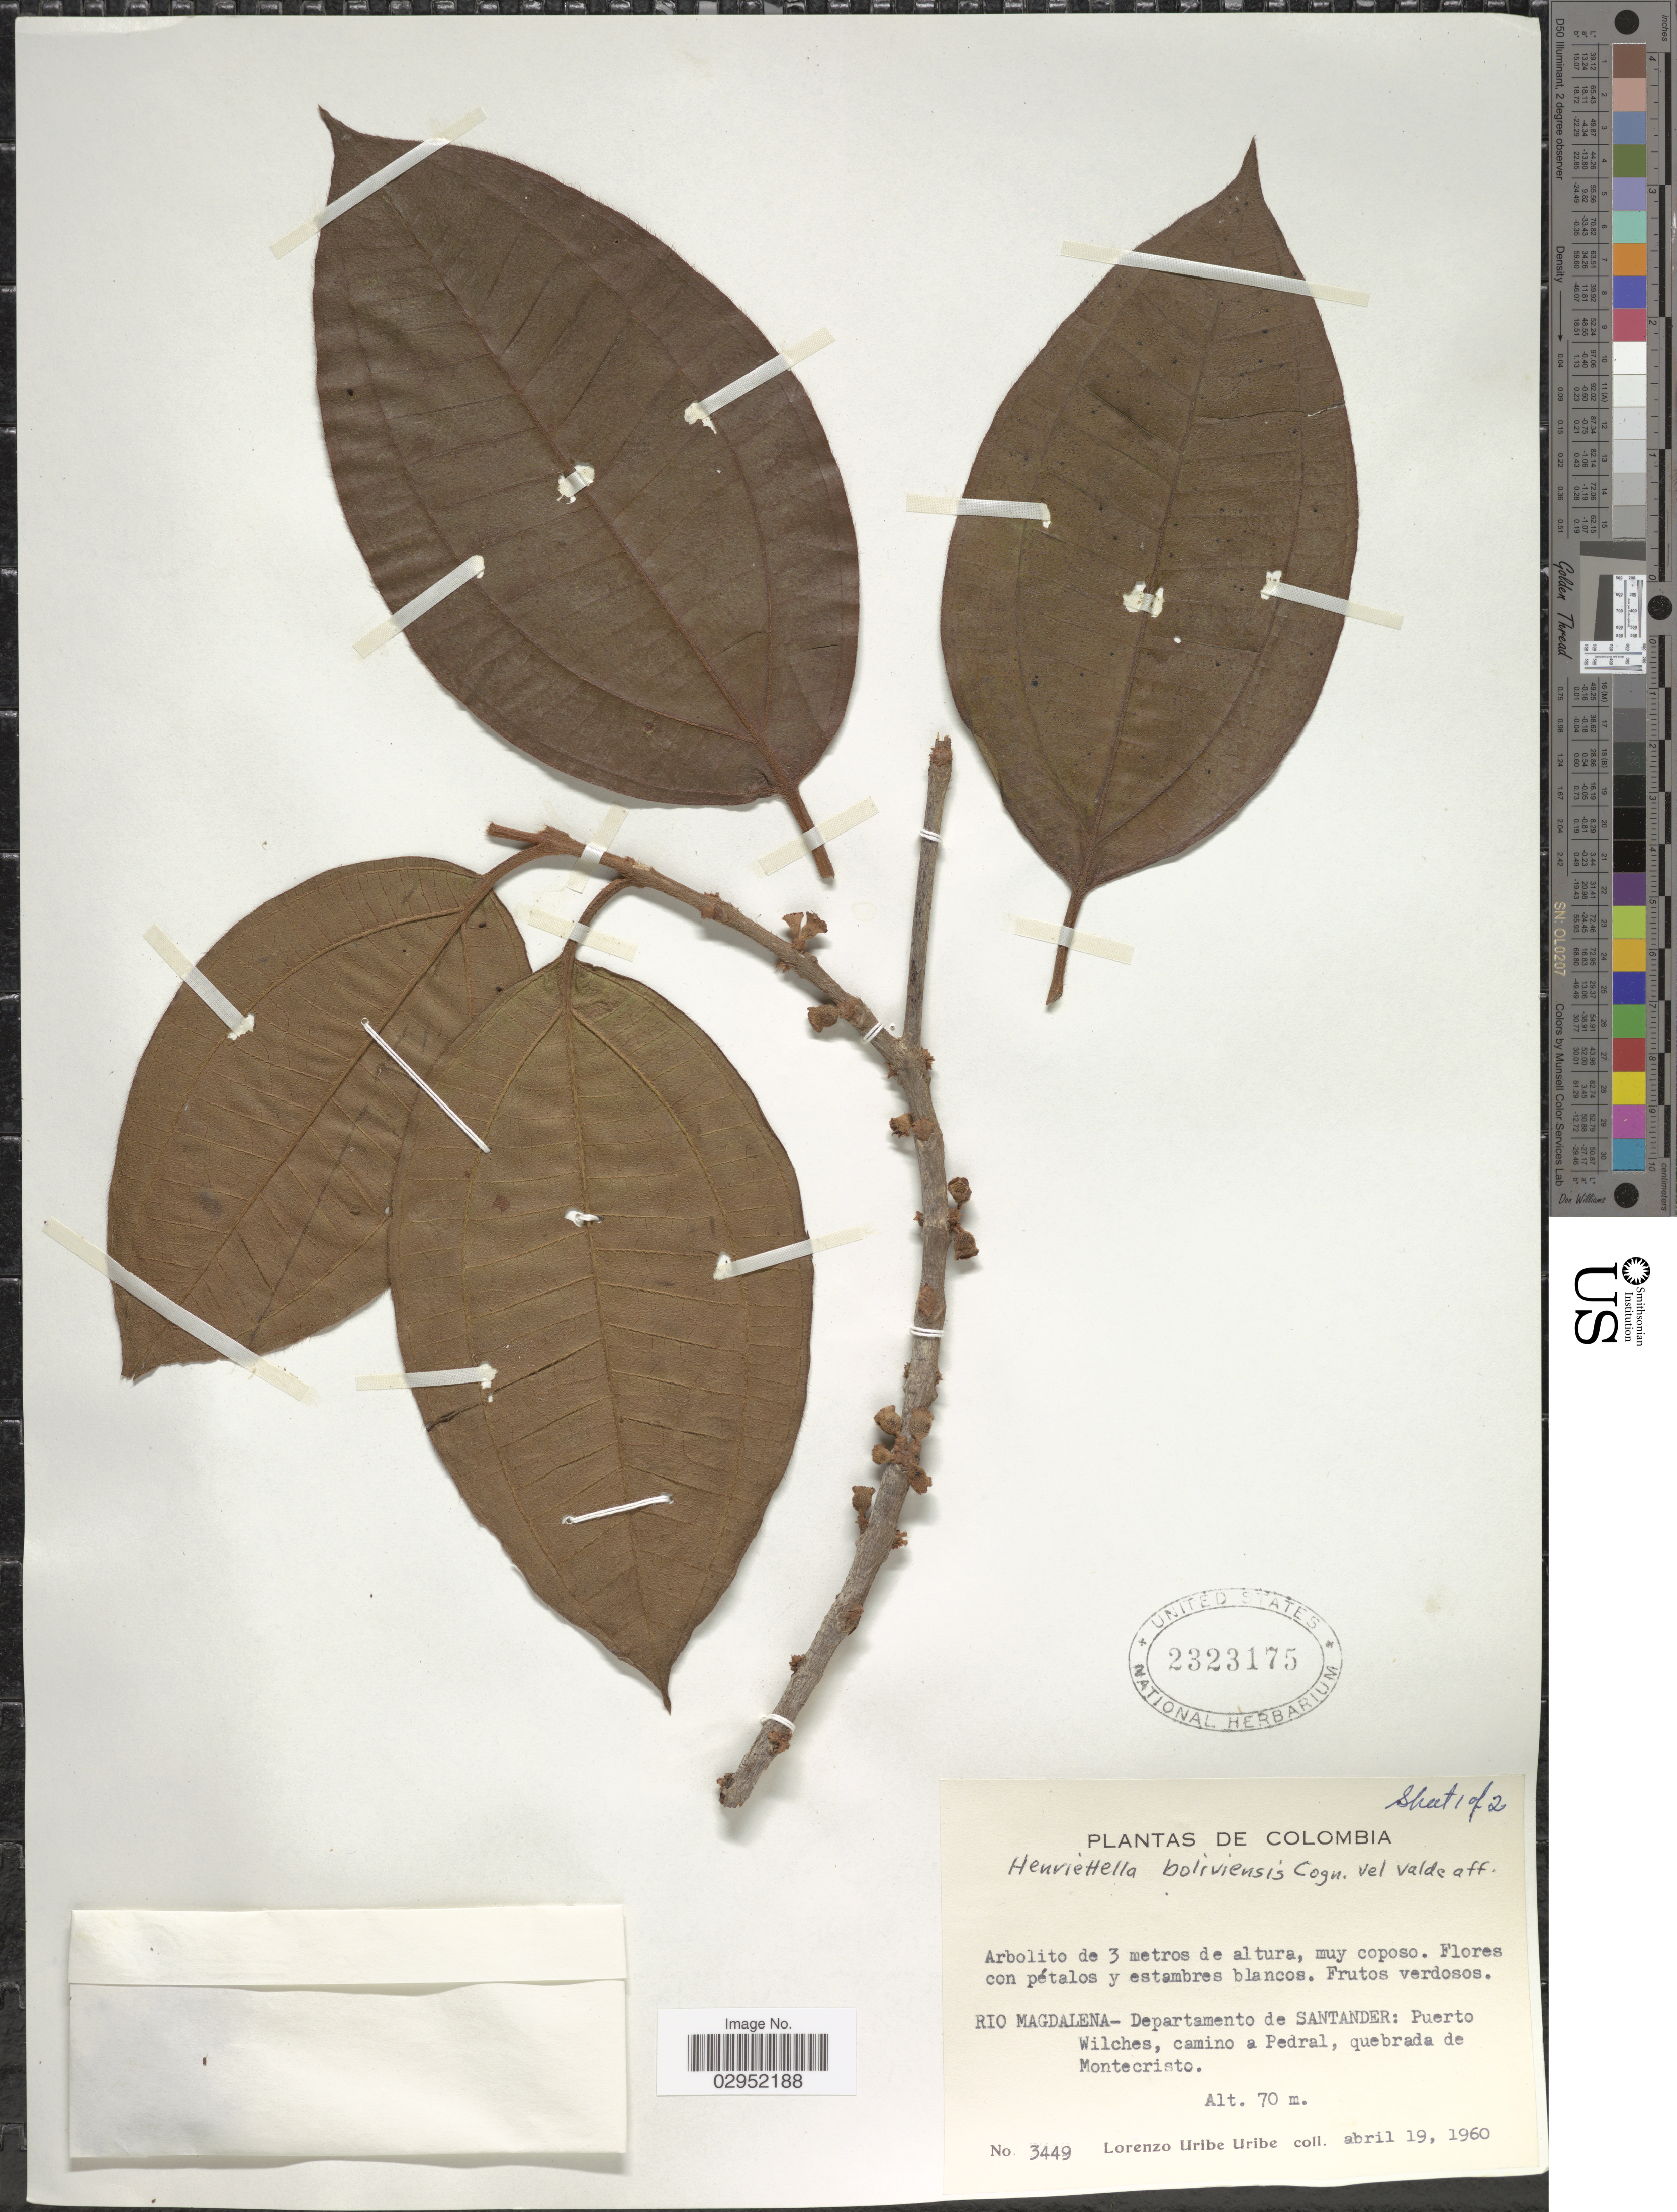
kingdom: Plantae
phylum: Tracheophyta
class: Magnoliopsida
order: Myrtales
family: Melastomataceae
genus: Henriettea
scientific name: Henriettea boliviensis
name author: (Cogn.) Penneys et al.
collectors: L. Uribe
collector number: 3449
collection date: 1960-04-19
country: Colombia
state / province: Santander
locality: Rio Magdalena- Departamento de Santander: Puerto Wilches, camino a Pedral, quebrada de Montecristo.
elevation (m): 70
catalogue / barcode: US 2323175